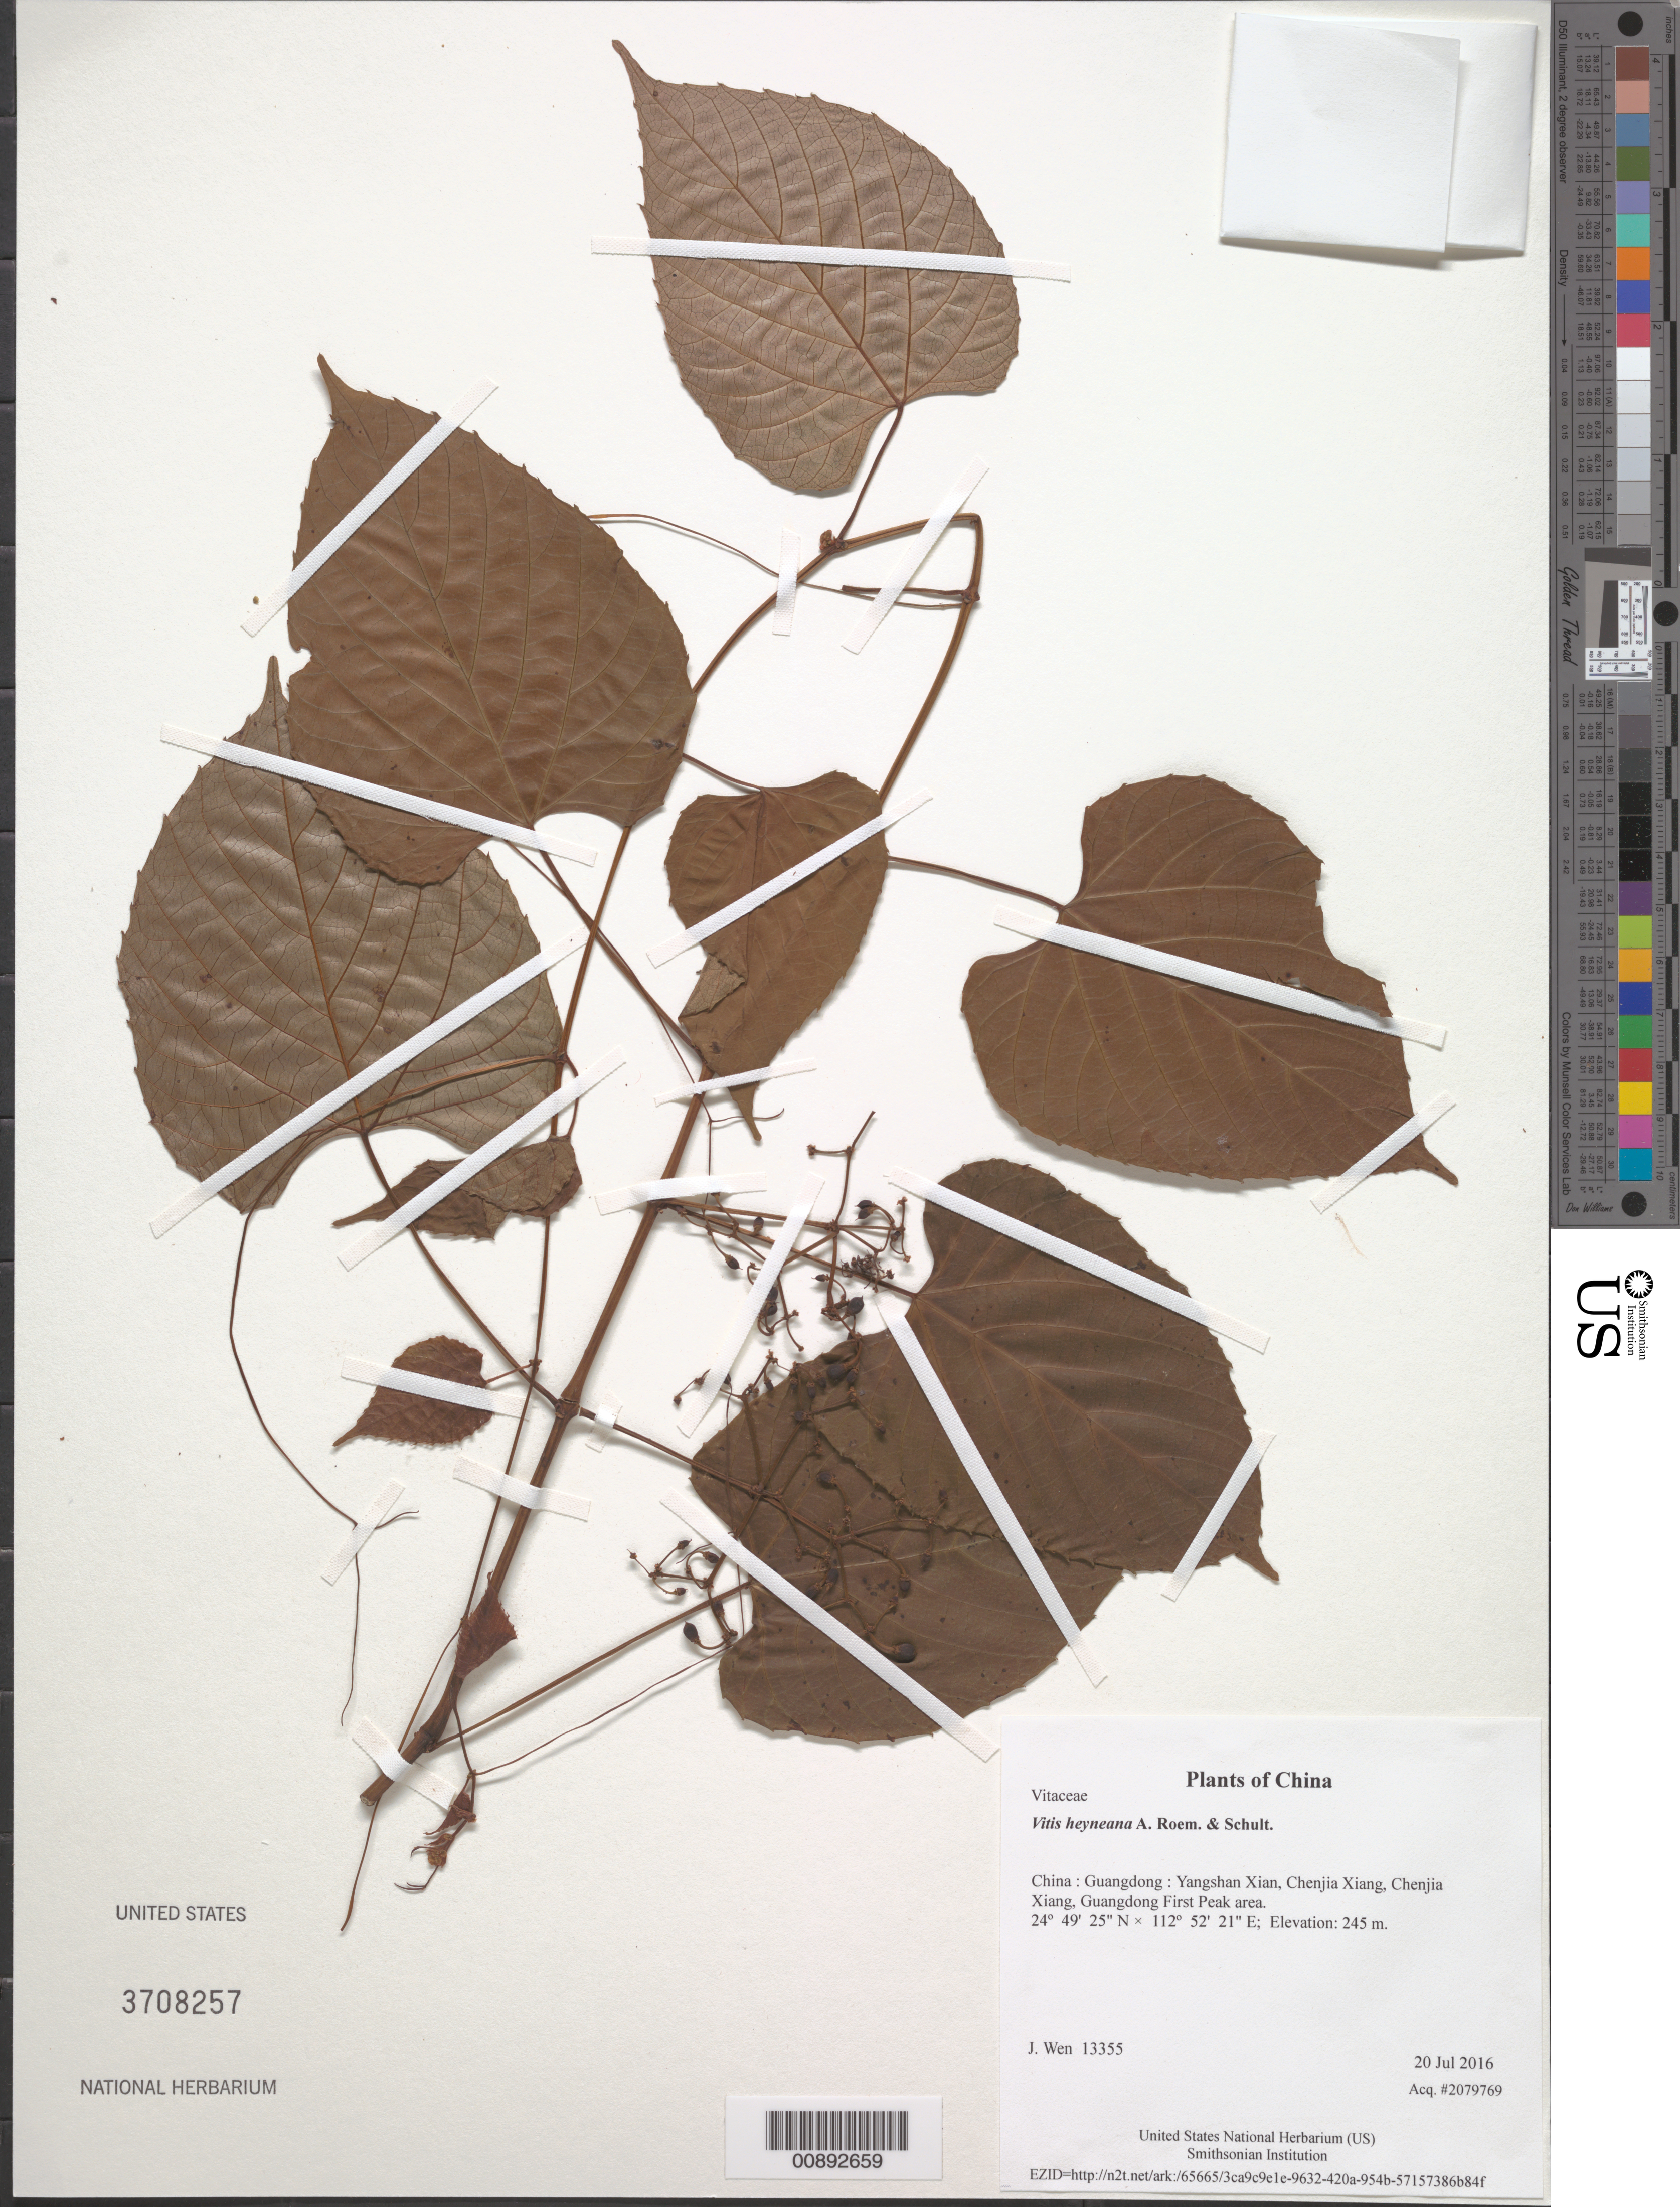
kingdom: Plantae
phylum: Tracheophyta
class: Magnoliopsida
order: Vitales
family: Vitaceae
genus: Vitis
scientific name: Vitis heyneana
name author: A. Roem. & Schult.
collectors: J. Wen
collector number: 13355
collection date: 2016-07-20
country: China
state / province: Guangdong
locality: Yangshan Xian, Chenjia Xiang, Chenjia Xiang, Guangdong First Peak area.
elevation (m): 245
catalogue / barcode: US 3708257